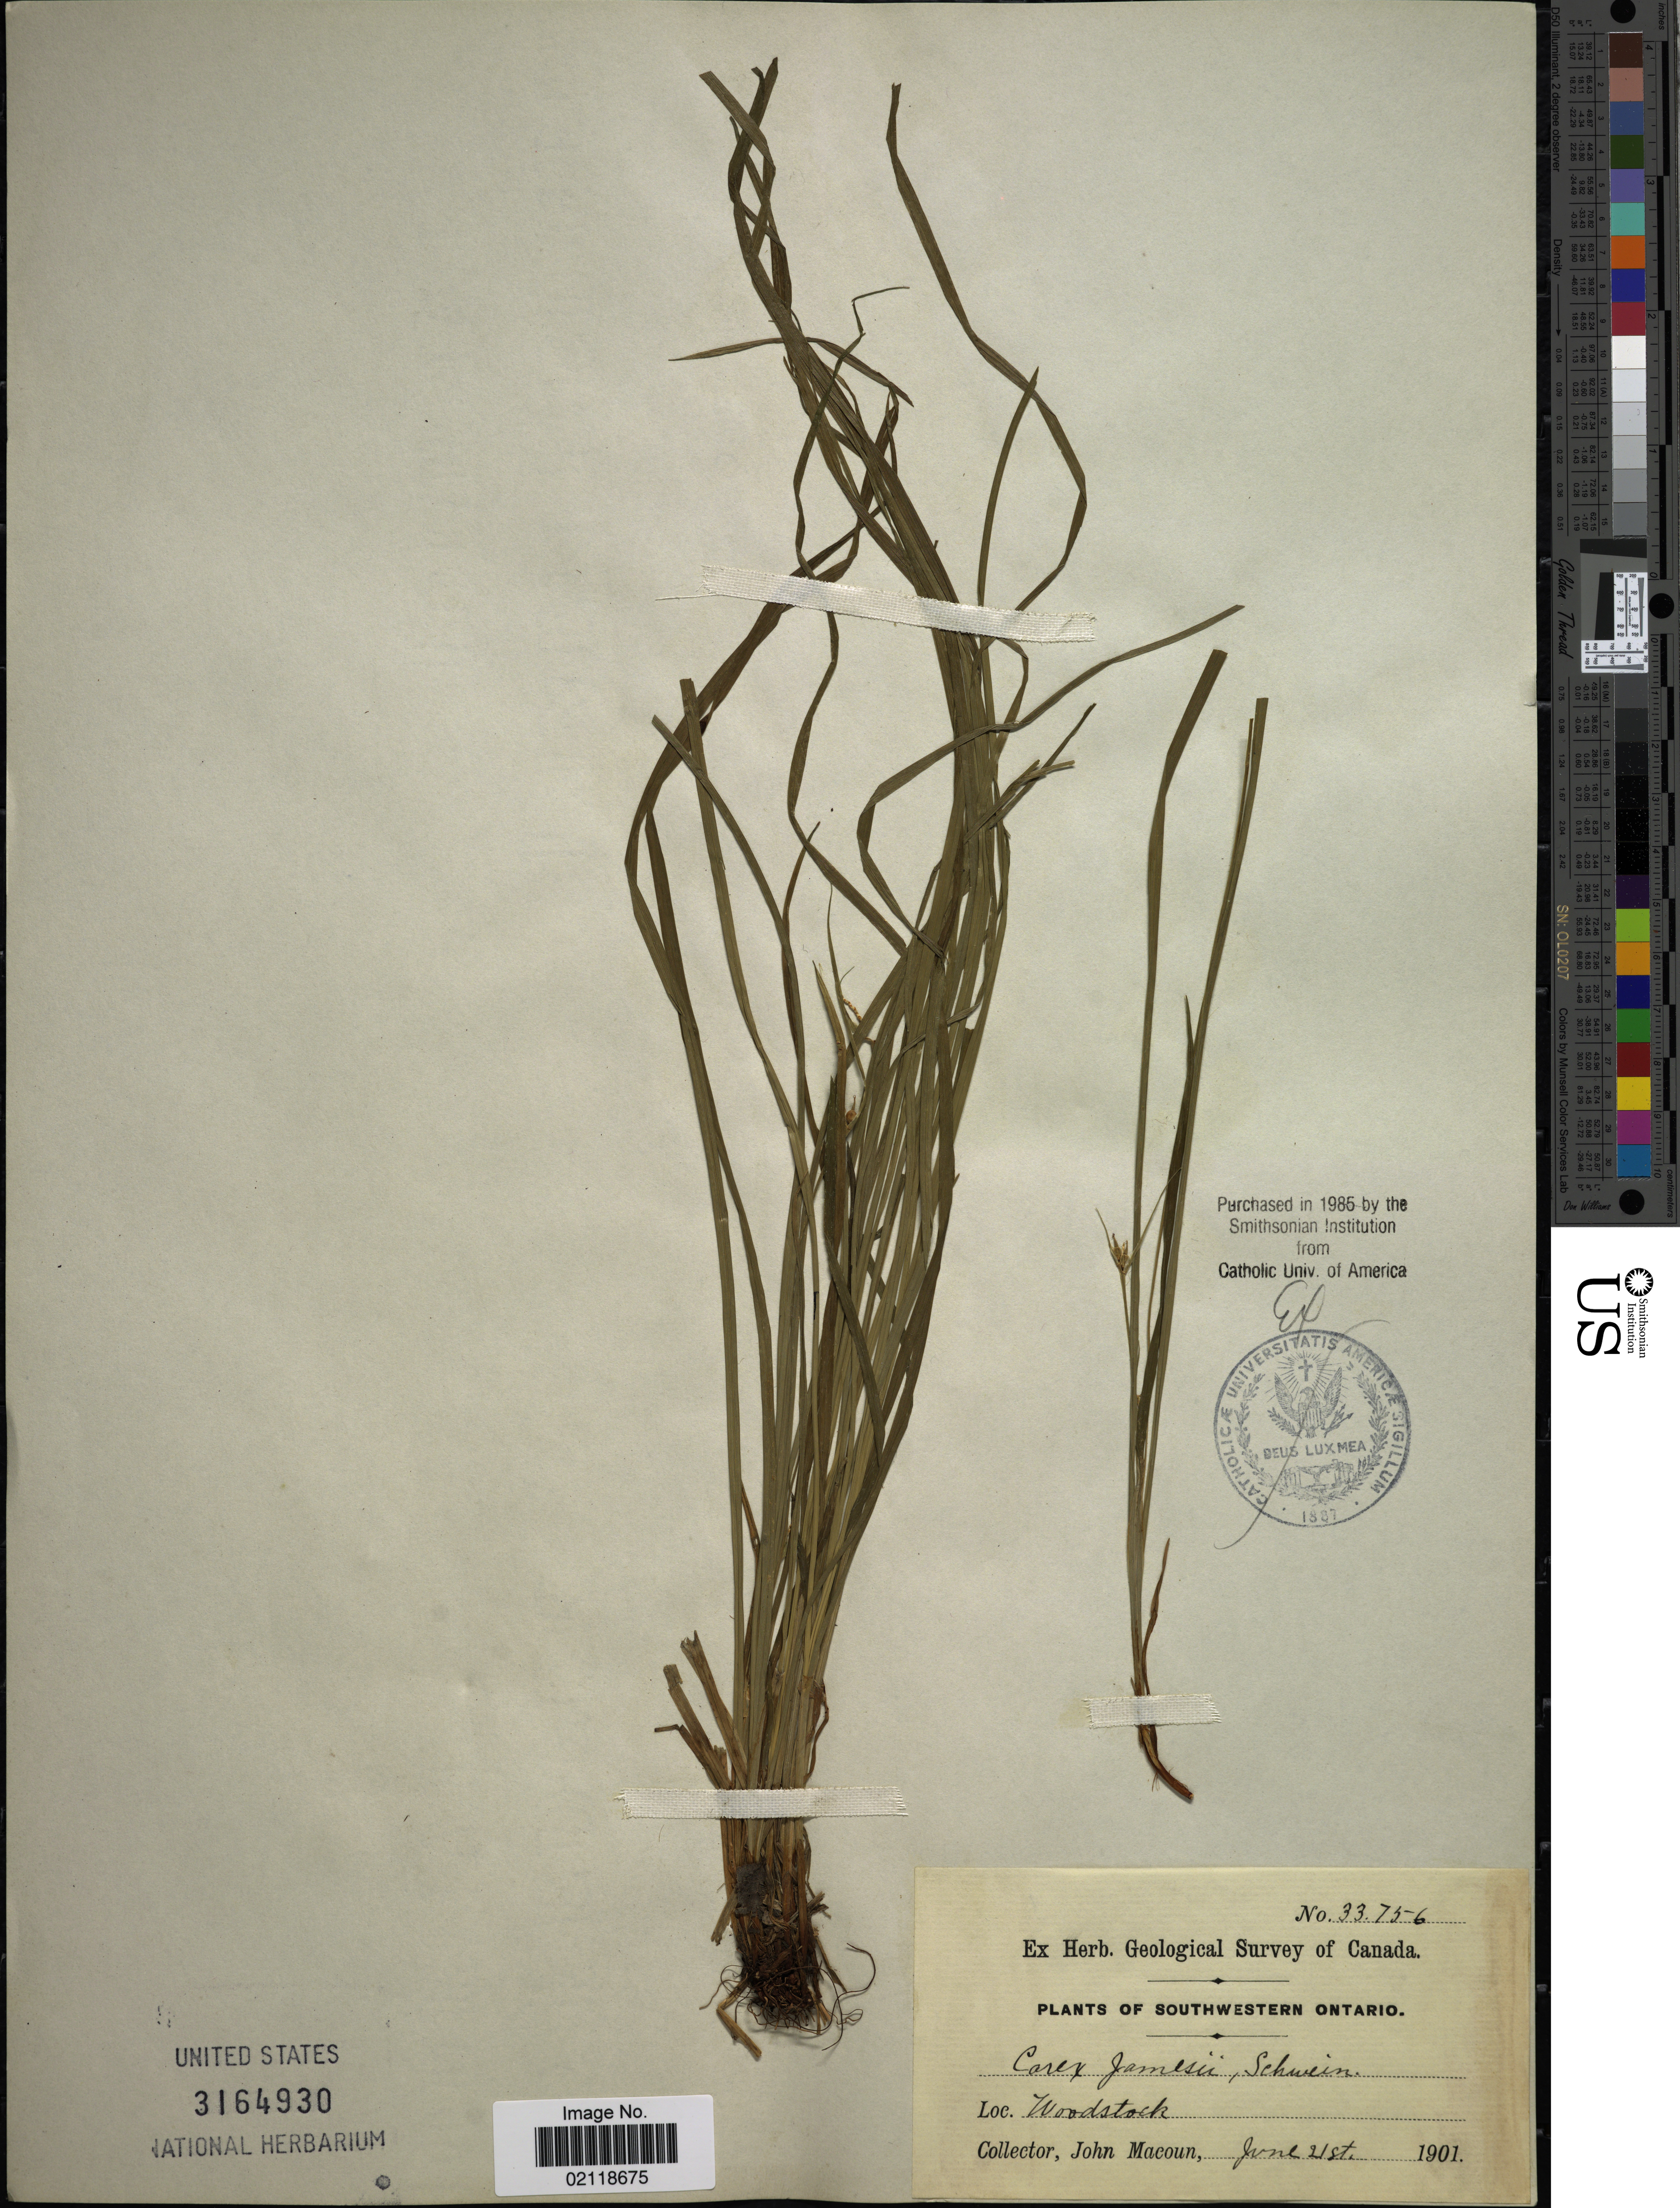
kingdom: Plantae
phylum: Tracheophyta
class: Liliopsida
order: Poales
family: Cyperaceae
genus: Carex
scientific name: Carex jamesii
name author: Schwein.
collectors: J. Macoun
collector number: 33756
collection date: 1901-06-21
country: Canada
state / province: Ontario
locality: Southwestern Ontario, Woodstock.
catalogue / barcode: US 3164930